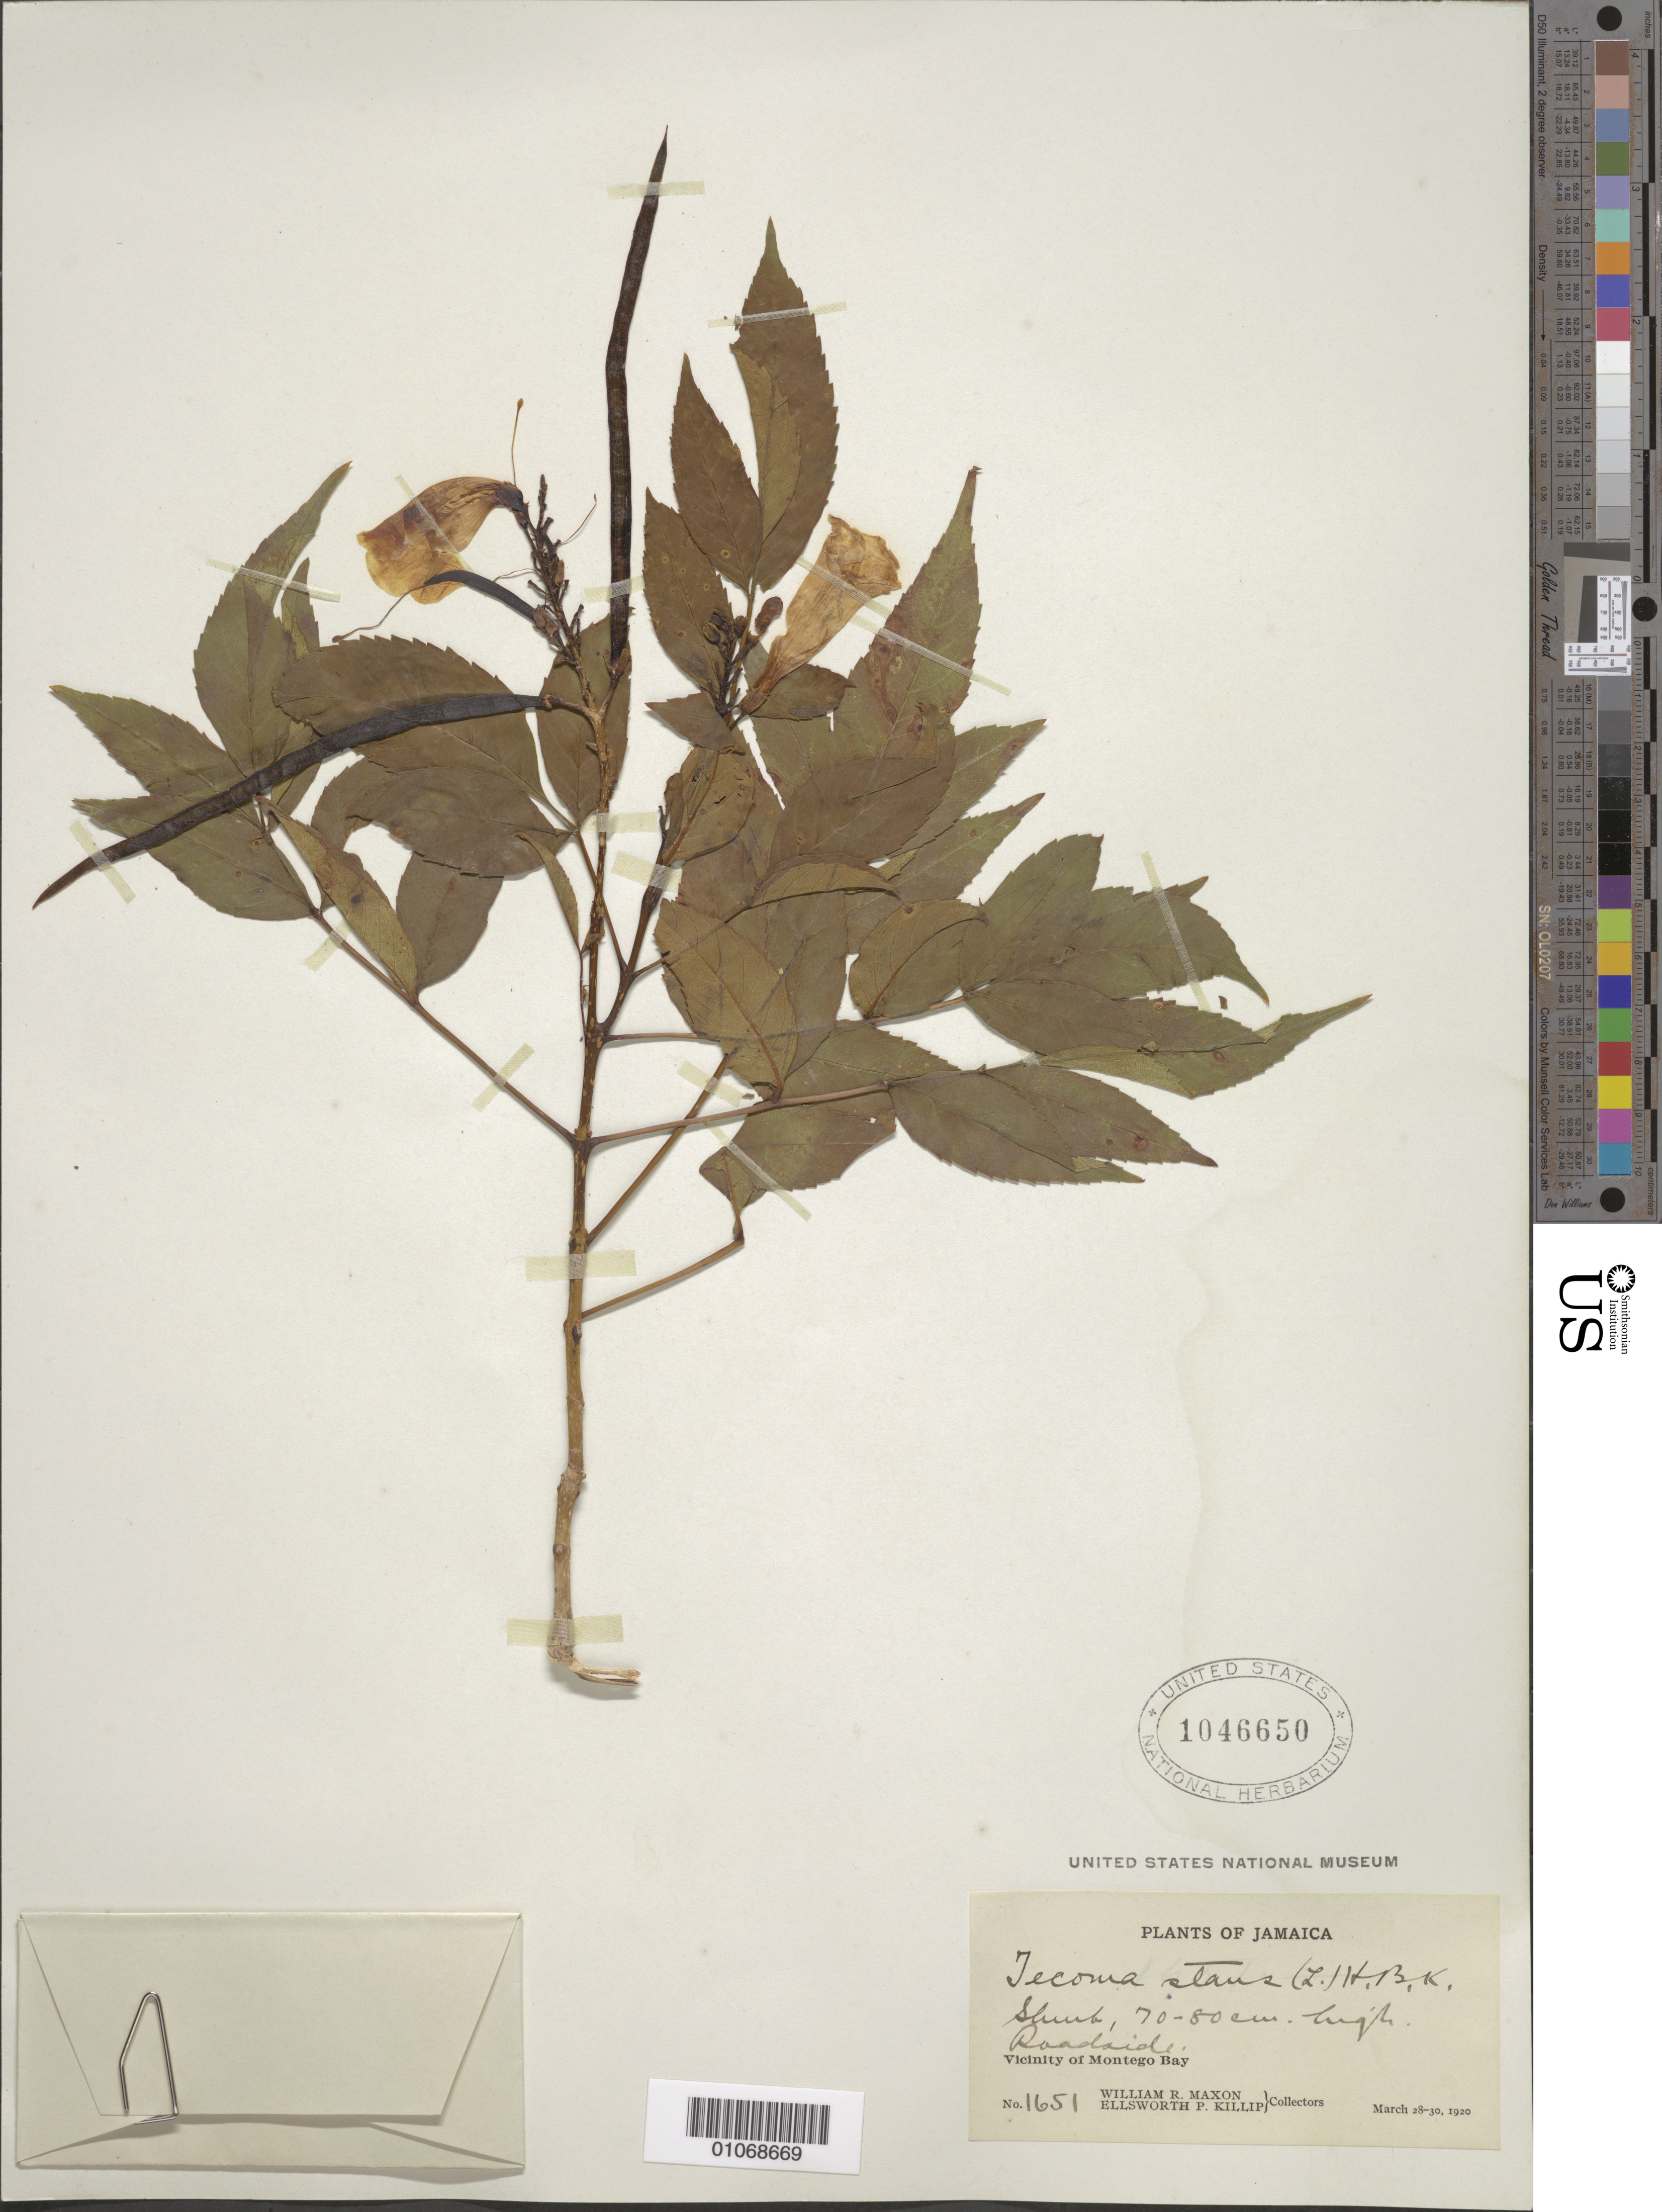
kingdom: Plantae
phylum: Tracheophyta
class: Magnoliopsida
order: Lamiales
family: Bignoniaceae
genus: Tecoma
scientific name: Tecoma stans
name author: (L.) Juss. ex Kunth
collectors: W. R. Maxon & E. P. Killip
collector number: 1651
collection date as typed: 28 Mar 1920 to 30 Mar 1920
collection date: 1920-03-28/1920-03-30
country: Jamaica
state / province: Saint James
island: Jamaica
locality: Vicinity of Montego Bay, roadside.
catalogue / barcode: US 1046650